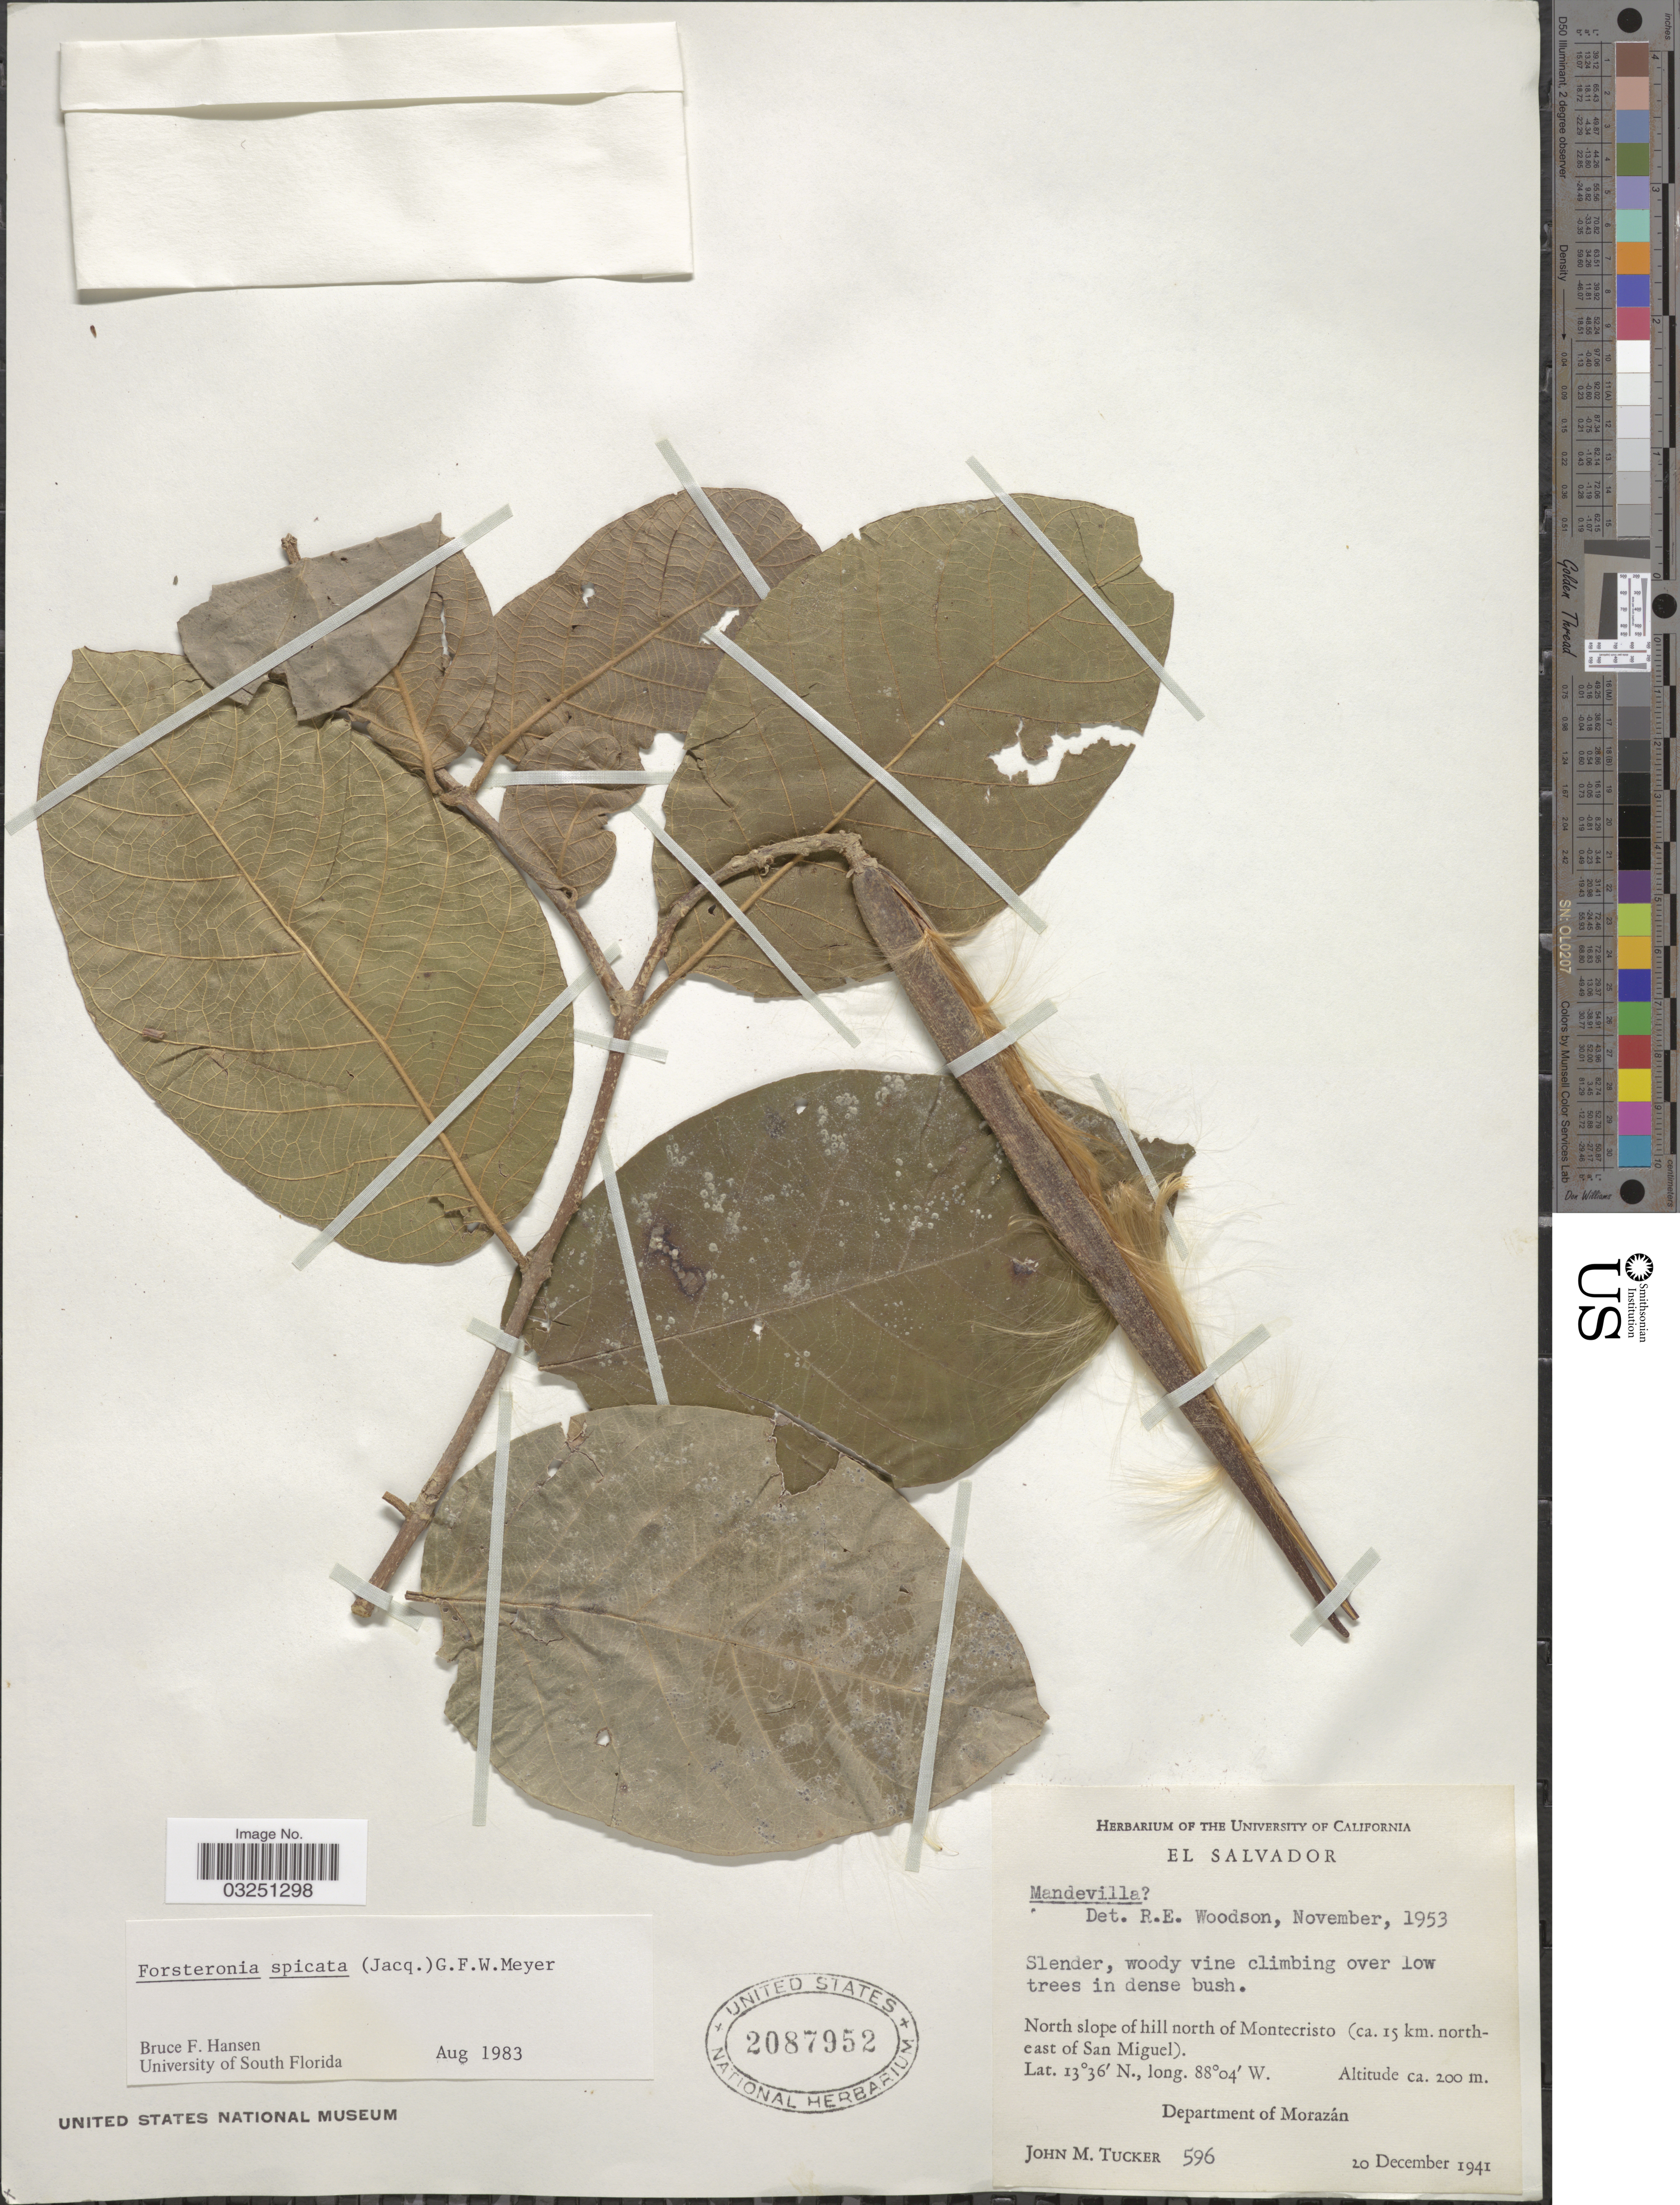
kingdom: Plantae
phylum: Tracheophyta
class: Magnoliopsida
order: Gentianales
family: Apocynaceae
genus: Forsteronia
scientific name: Forsteronia spicata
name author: (Jacq.) G. Mey.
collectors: J. M. Tucker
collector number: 596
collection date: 1941-12-20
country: El Salvador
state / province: Morazan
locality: North slope of hill north of Montecristo (ca. 15 km. north-east of San Miguel). Department of Morazán.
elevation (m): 200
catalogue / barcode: US 2087952